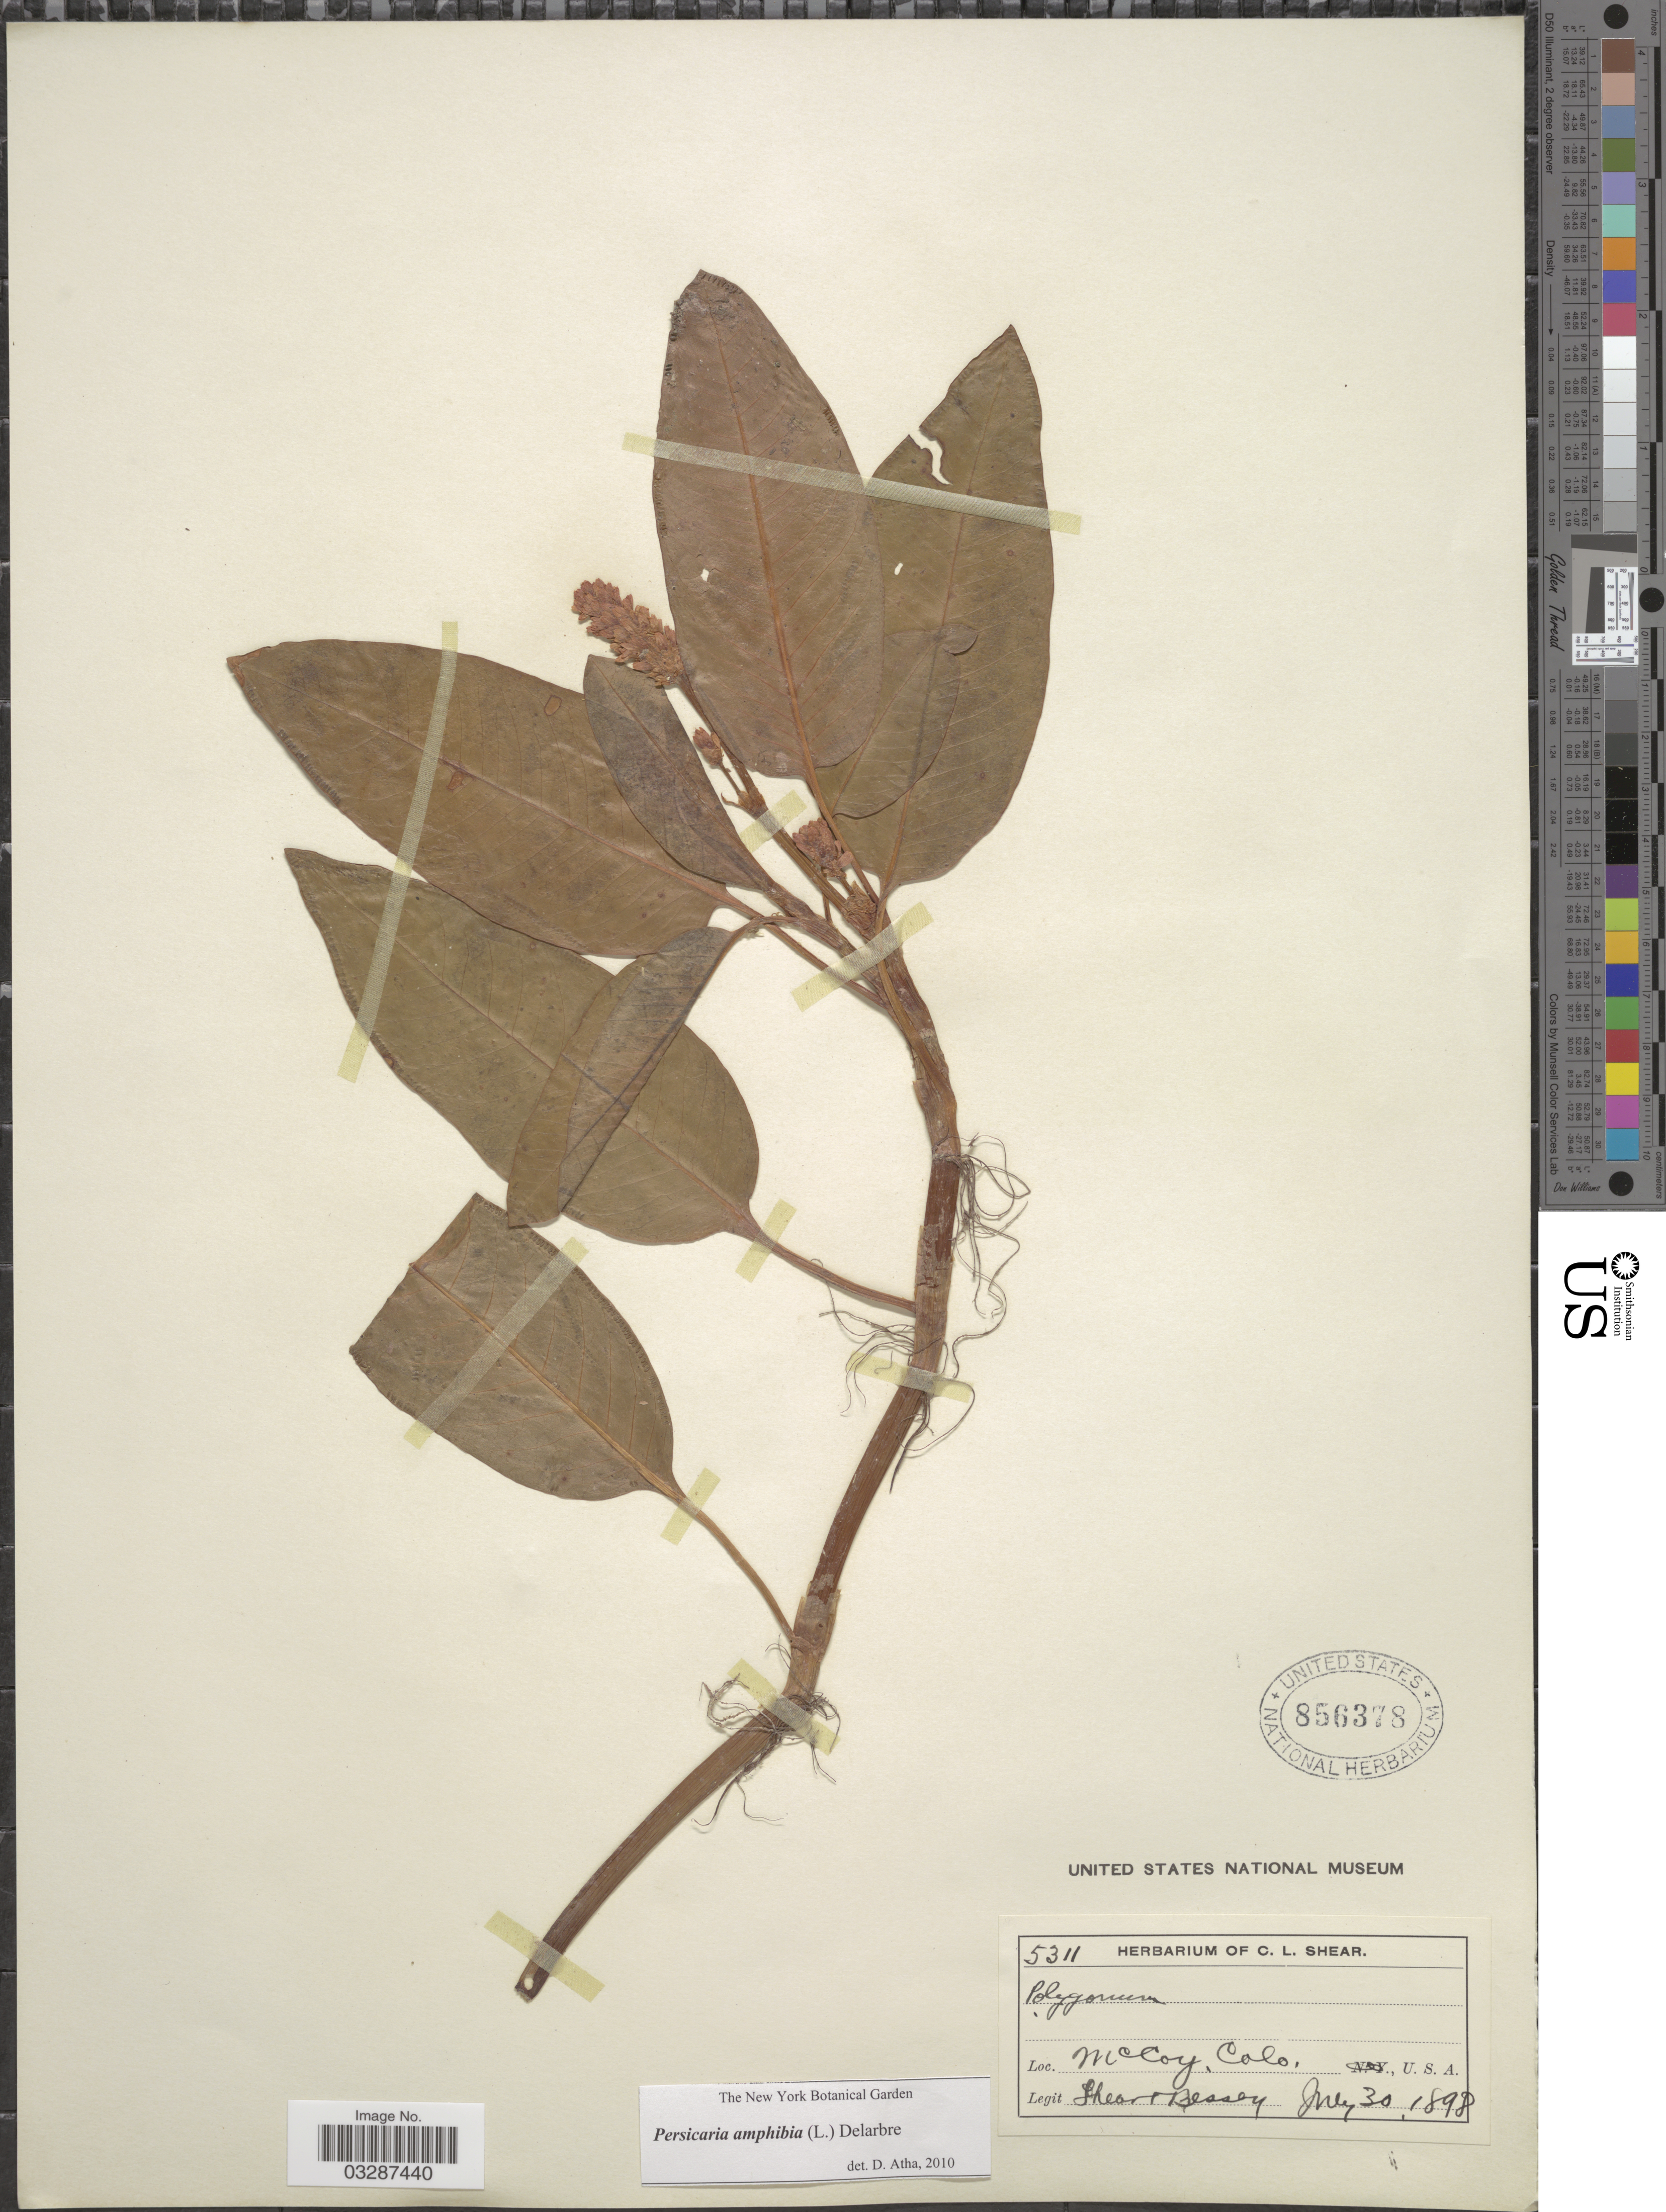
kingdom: Plantae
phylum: Tracheophyta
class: Magnoliopsida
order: Caryophyllales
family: Polygonaceae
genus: Persicaria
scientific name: Persicaria amphibia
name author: (L.) Delarbre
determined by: Atha, D. E.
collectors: C. L. Shear & -. Bessey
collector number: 5311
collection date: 1898-07-30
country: United States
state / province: Colorado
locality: McCoy.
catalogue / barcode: US 856378